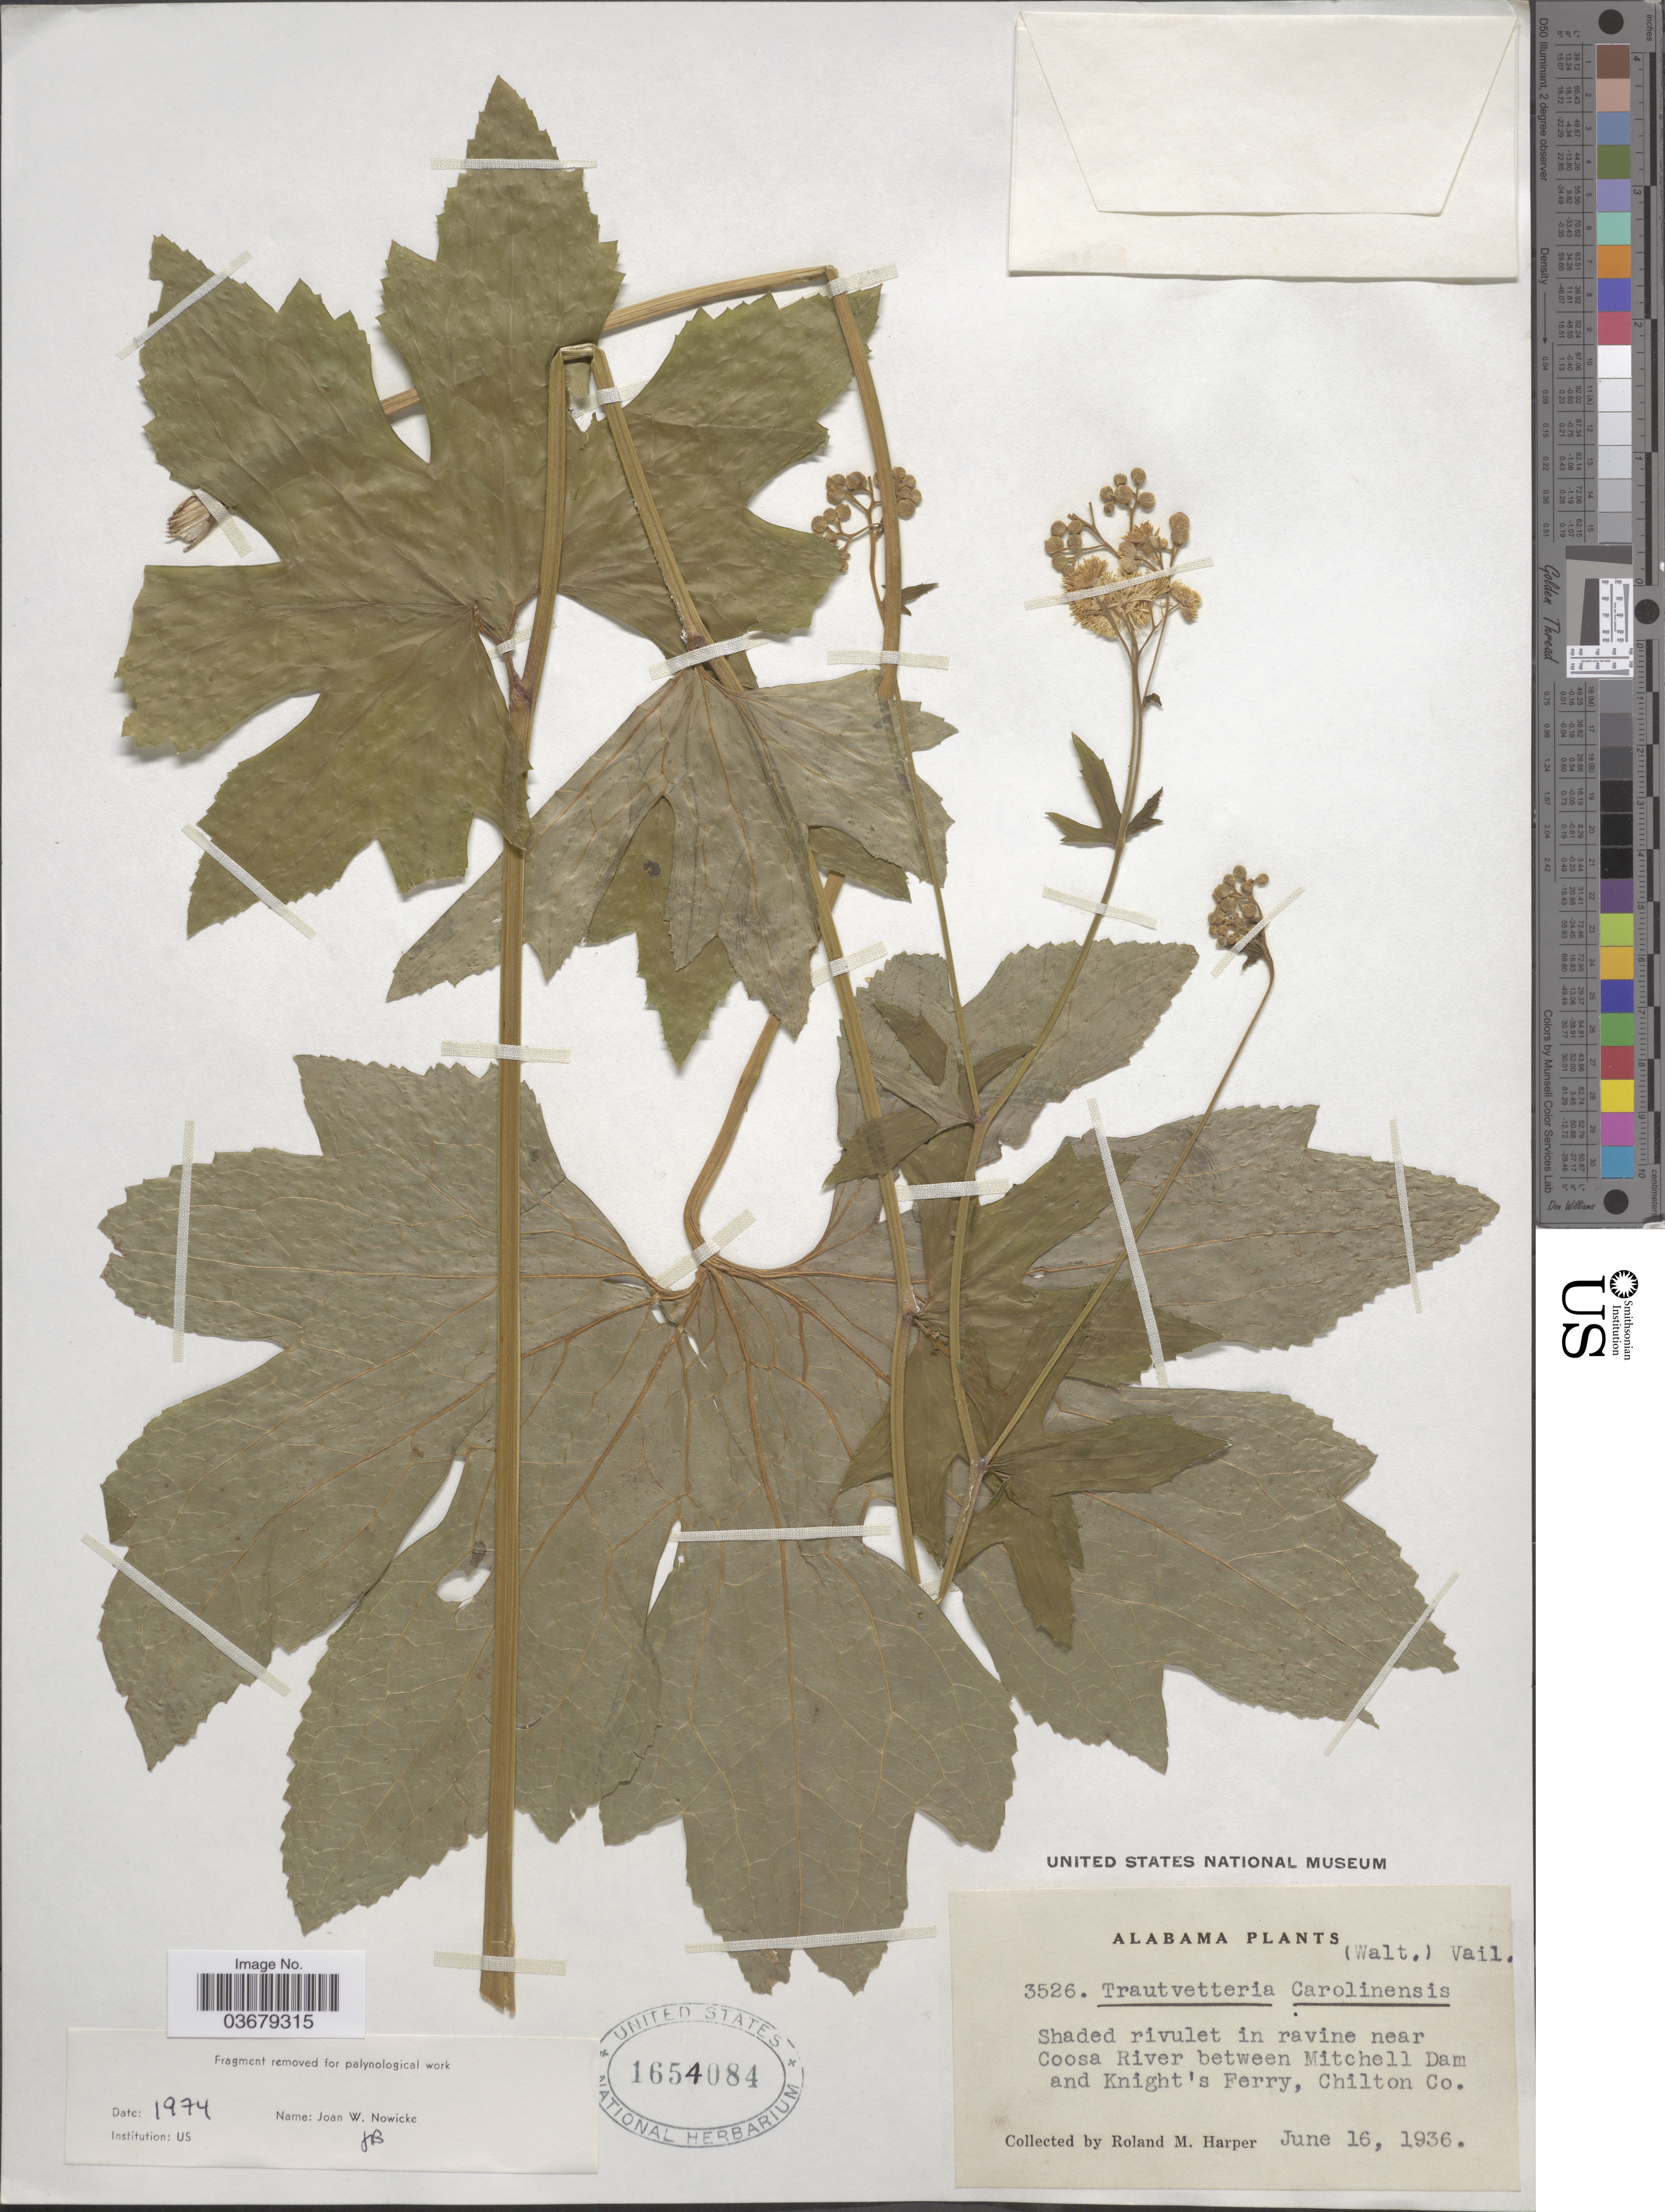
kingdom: Plantae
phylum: Tracheophyta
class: Magnoliopsida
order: Ranunculales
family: Ranunculaceae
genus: Trautvetteria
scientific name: Trautvetteria caroliniensis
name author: (Walter) Vail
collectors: R. M. Harper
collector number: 3526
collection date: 1936-06-16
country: United States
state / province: Alabama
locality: Near Coosa River between Mitchell Dam and Knight's Ferry, Chilton Co.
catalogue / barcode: US 1654084